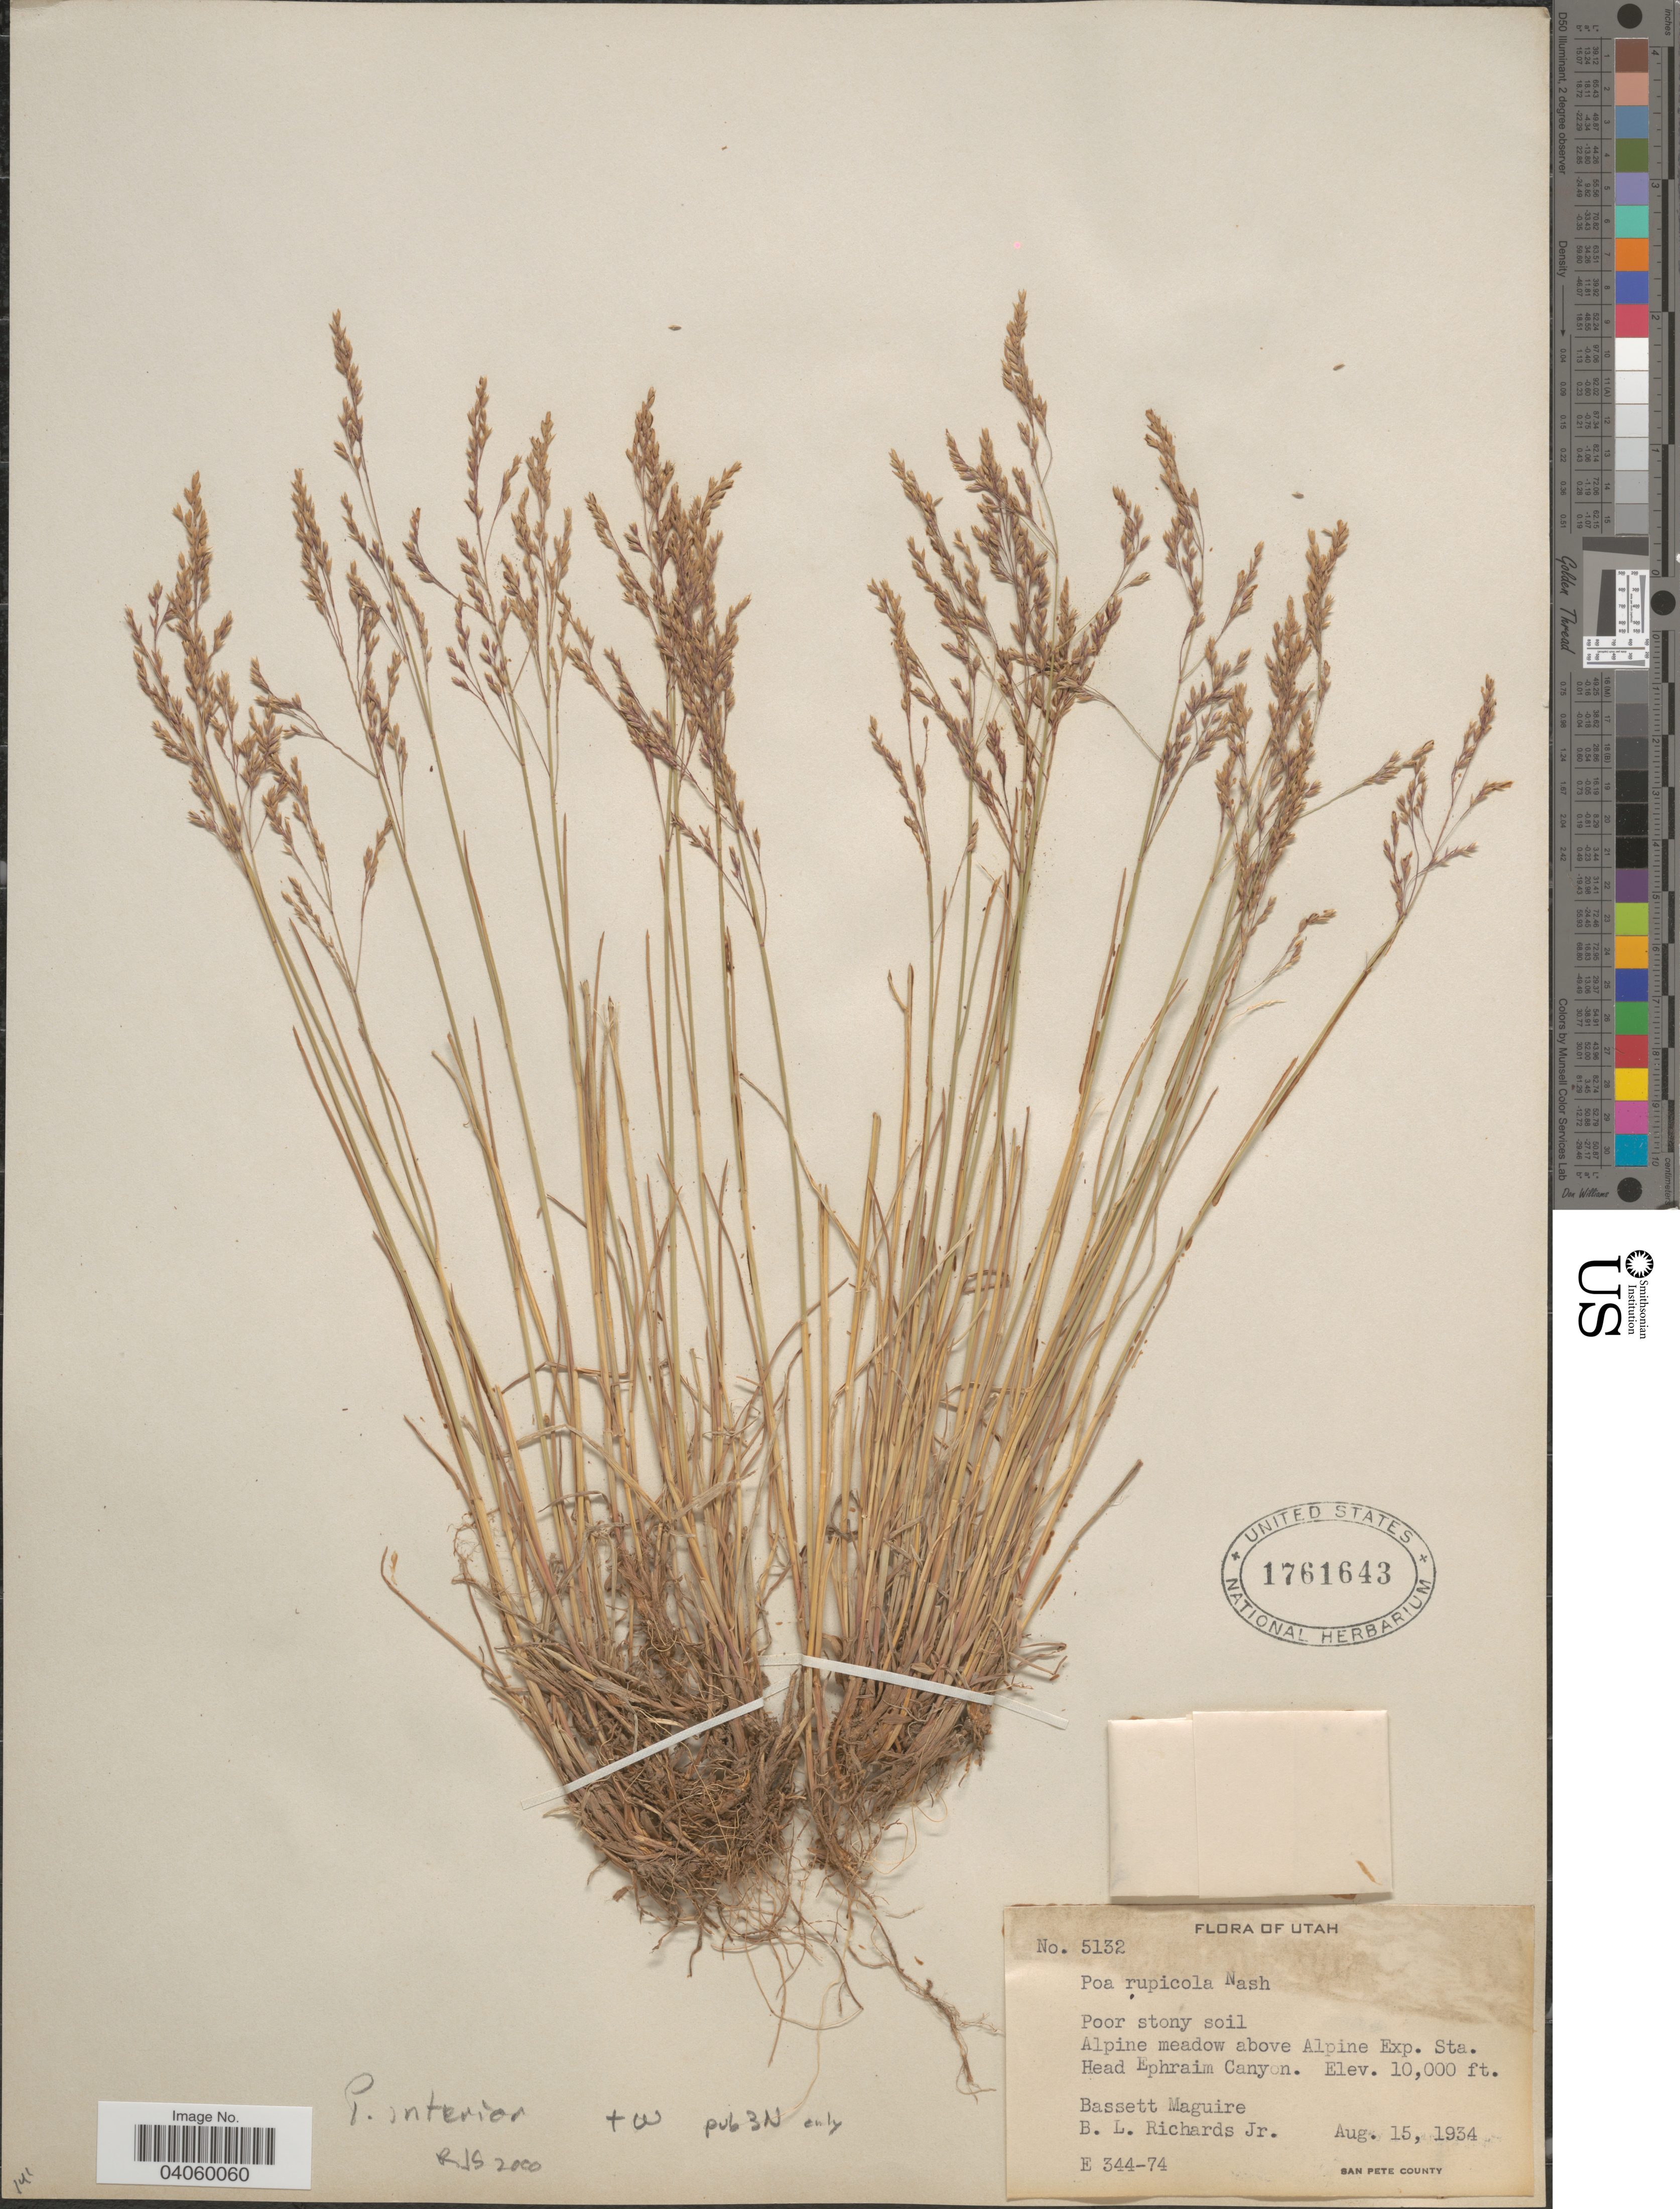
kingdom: Plantae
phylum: Tracheophyta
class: Liliopsida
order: Poales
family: Poaceae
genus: Poa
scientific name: Poa interior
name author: Rydb.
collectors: B. Maguire & B. Richards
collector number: E 344-74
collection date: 1934-08-15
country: United States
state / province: Utah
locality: Above Alpine Exp. Sta. Head Ephraim Canyon. San Pete County.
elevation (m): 3048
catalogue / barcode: US 1761643